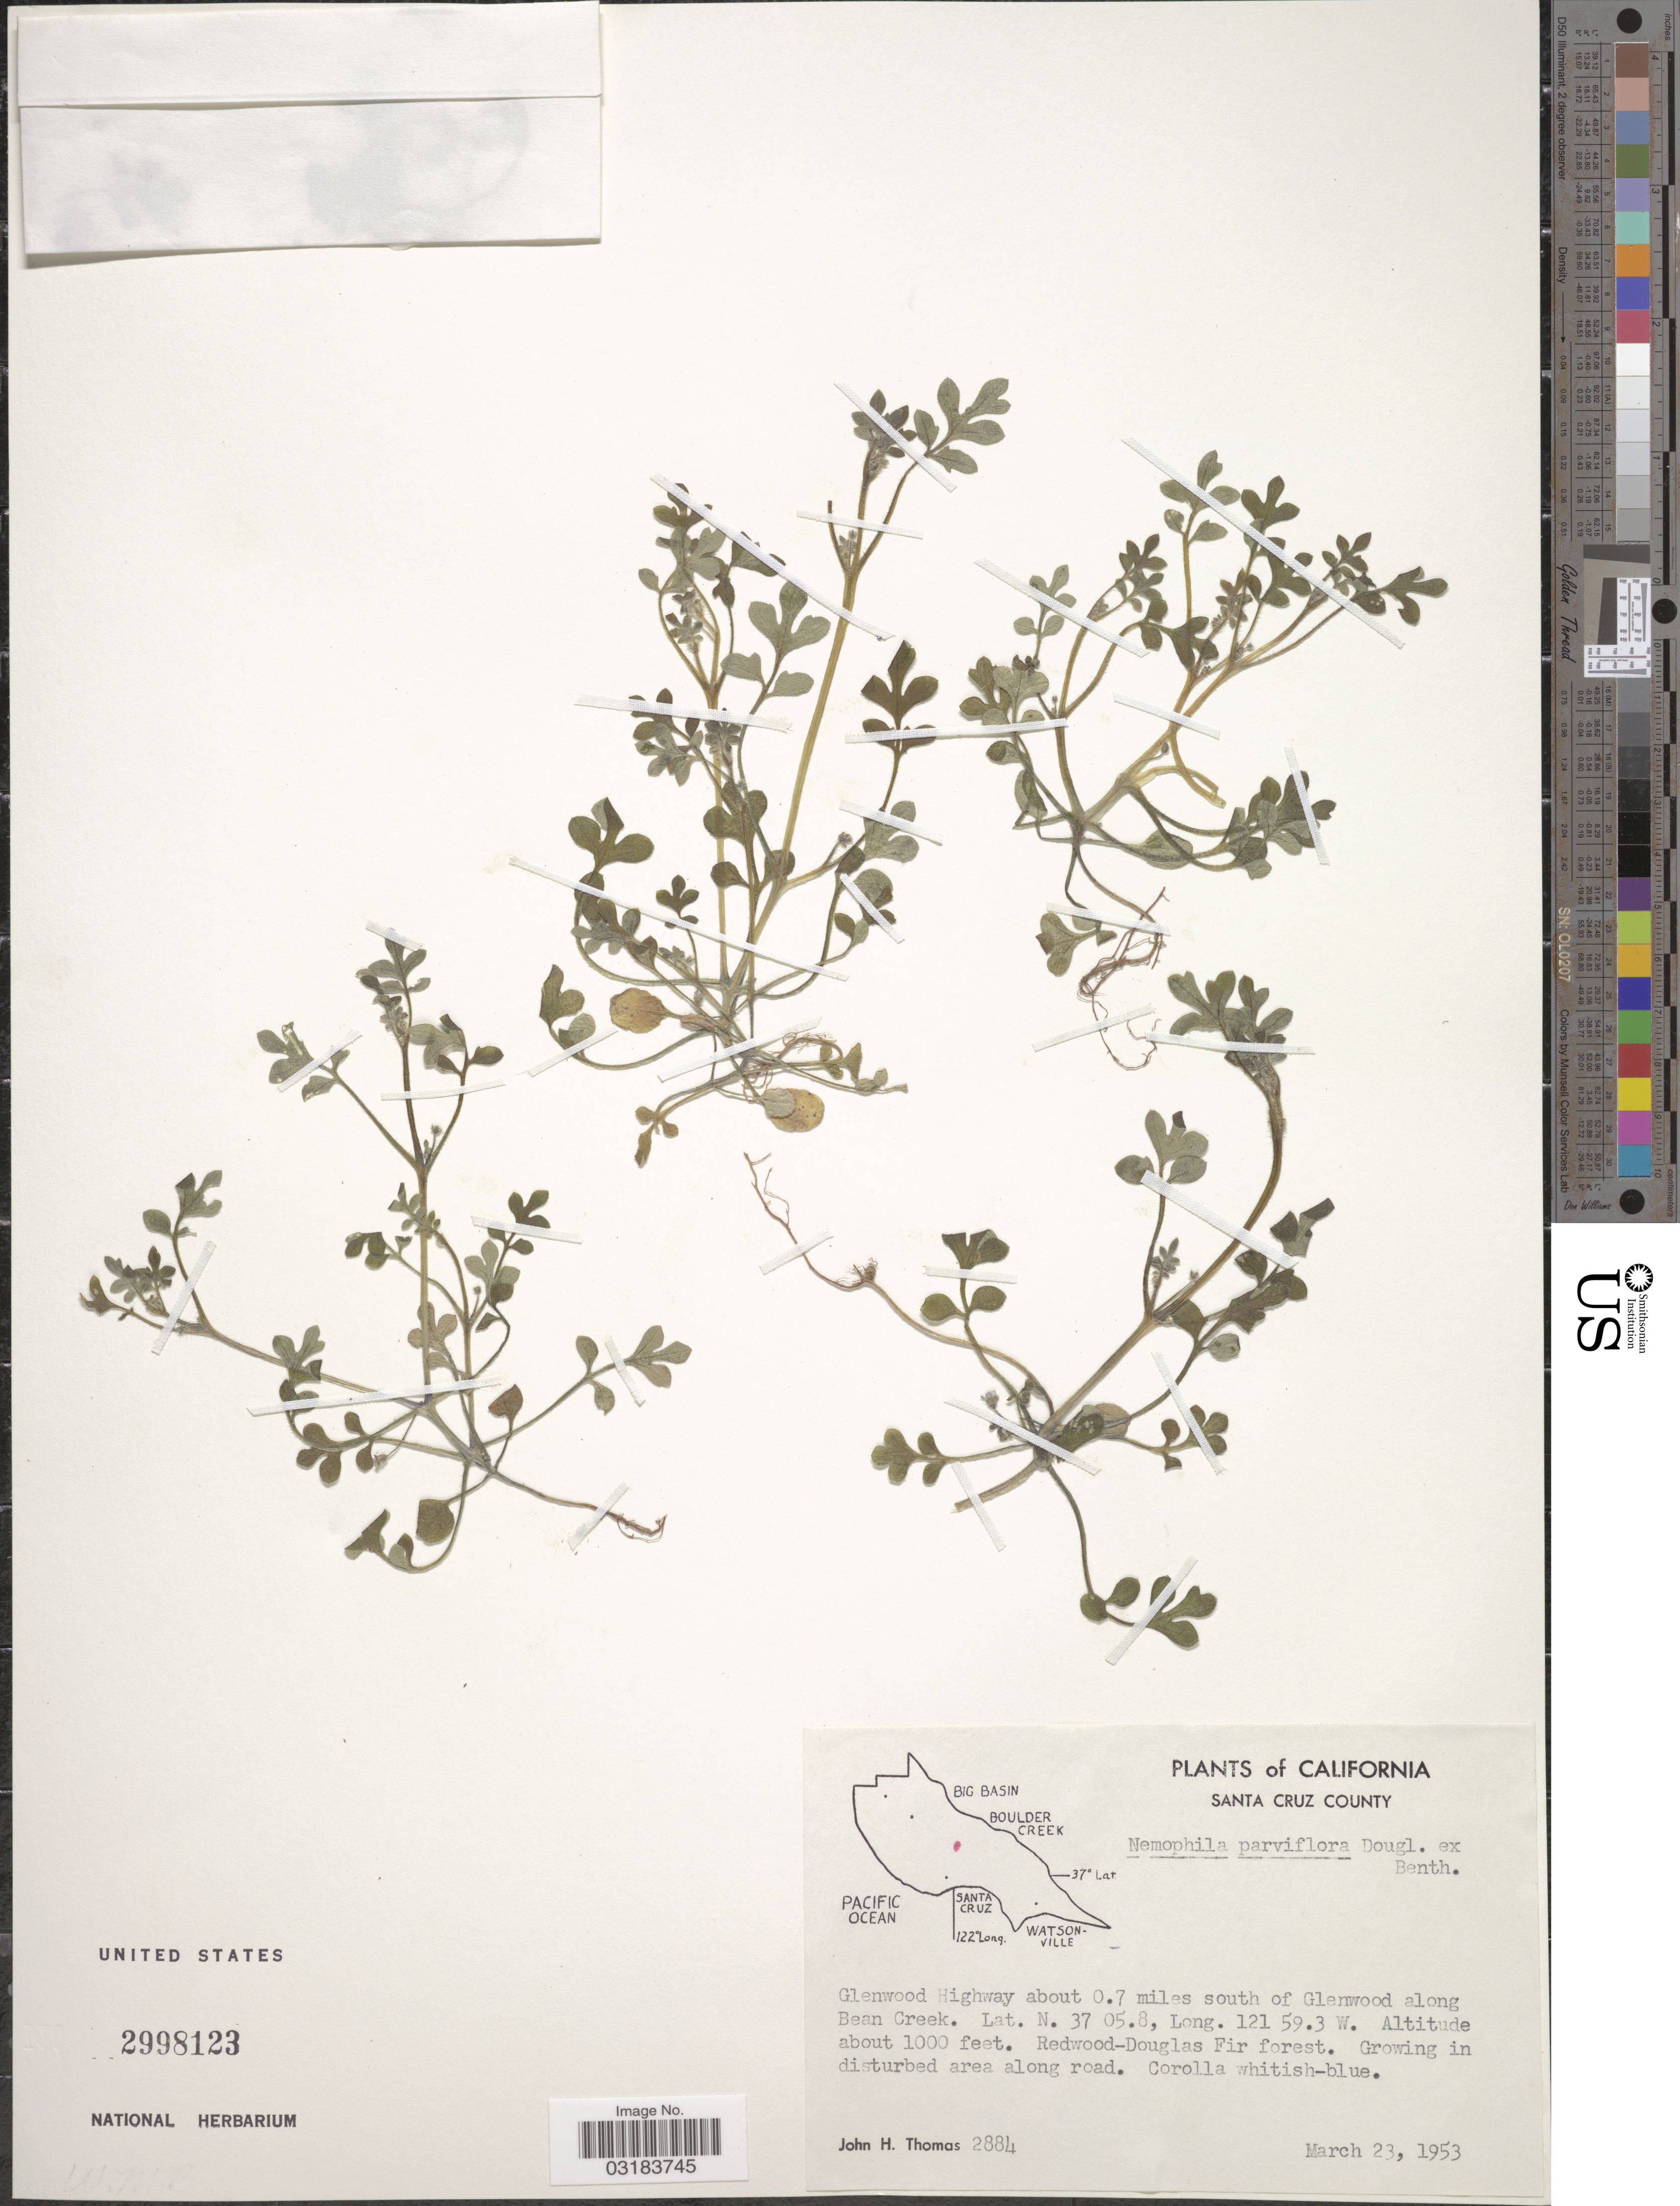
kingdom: Plantae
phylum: Tracheophyta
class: Magnoliopsida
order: Boraginales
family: Hydrophyllaceae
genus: Nemophila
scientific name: Nemophila parviflora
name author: Douglas ex Benth.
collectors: J. H. Thomas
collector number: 2884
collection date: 1953-03-23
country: United States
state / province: California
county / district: Santa Cruz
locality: Santa Cruz County. Glenwood Highway about 0.7 miles south of Glenwood along Bean Creek.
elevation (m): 305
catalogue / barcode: US 2998123